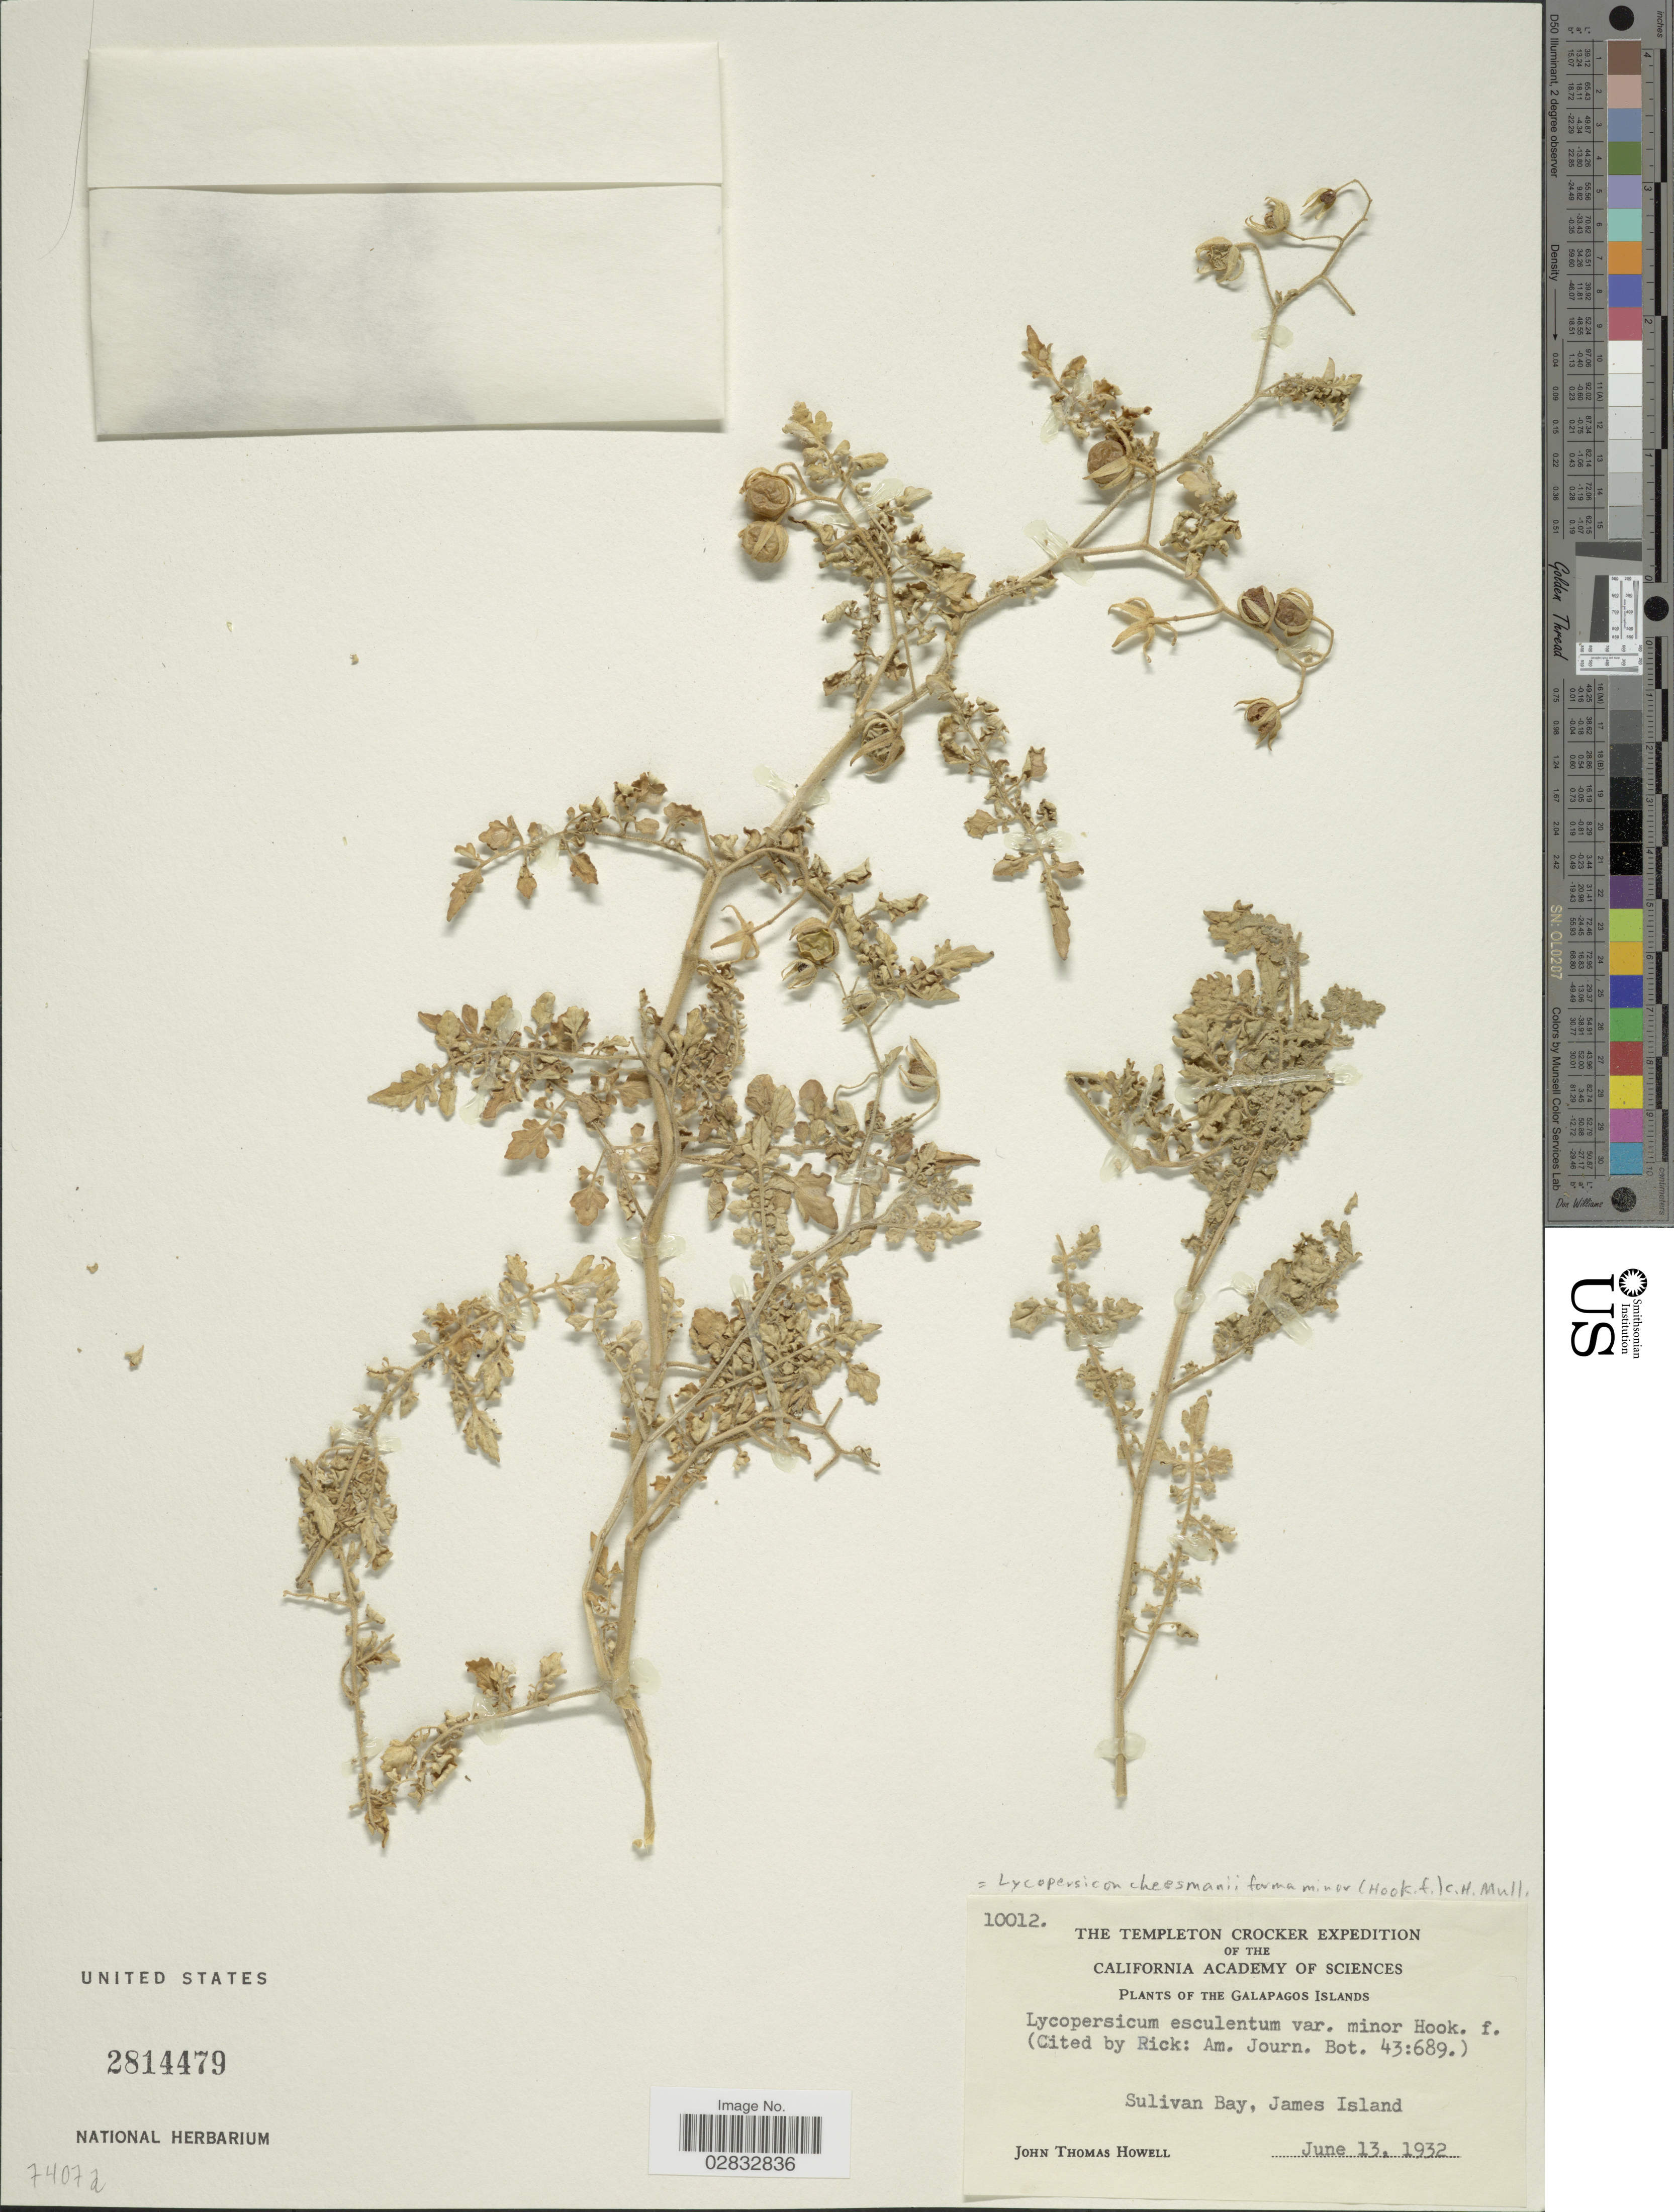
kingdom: Plantae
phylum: Tracheophyta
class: Magnoliopsida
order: Solanales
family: Solanaceae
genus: Solanum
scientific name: Solanum cheesmaniae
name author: (L. Riley) Fosberg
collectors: J. T. Howell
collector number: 10012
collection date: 1932-06-13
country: Ecuador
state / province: Colón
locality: Galapagos Islands. Sulivan Bay, James Island.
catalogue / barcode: US 2814479